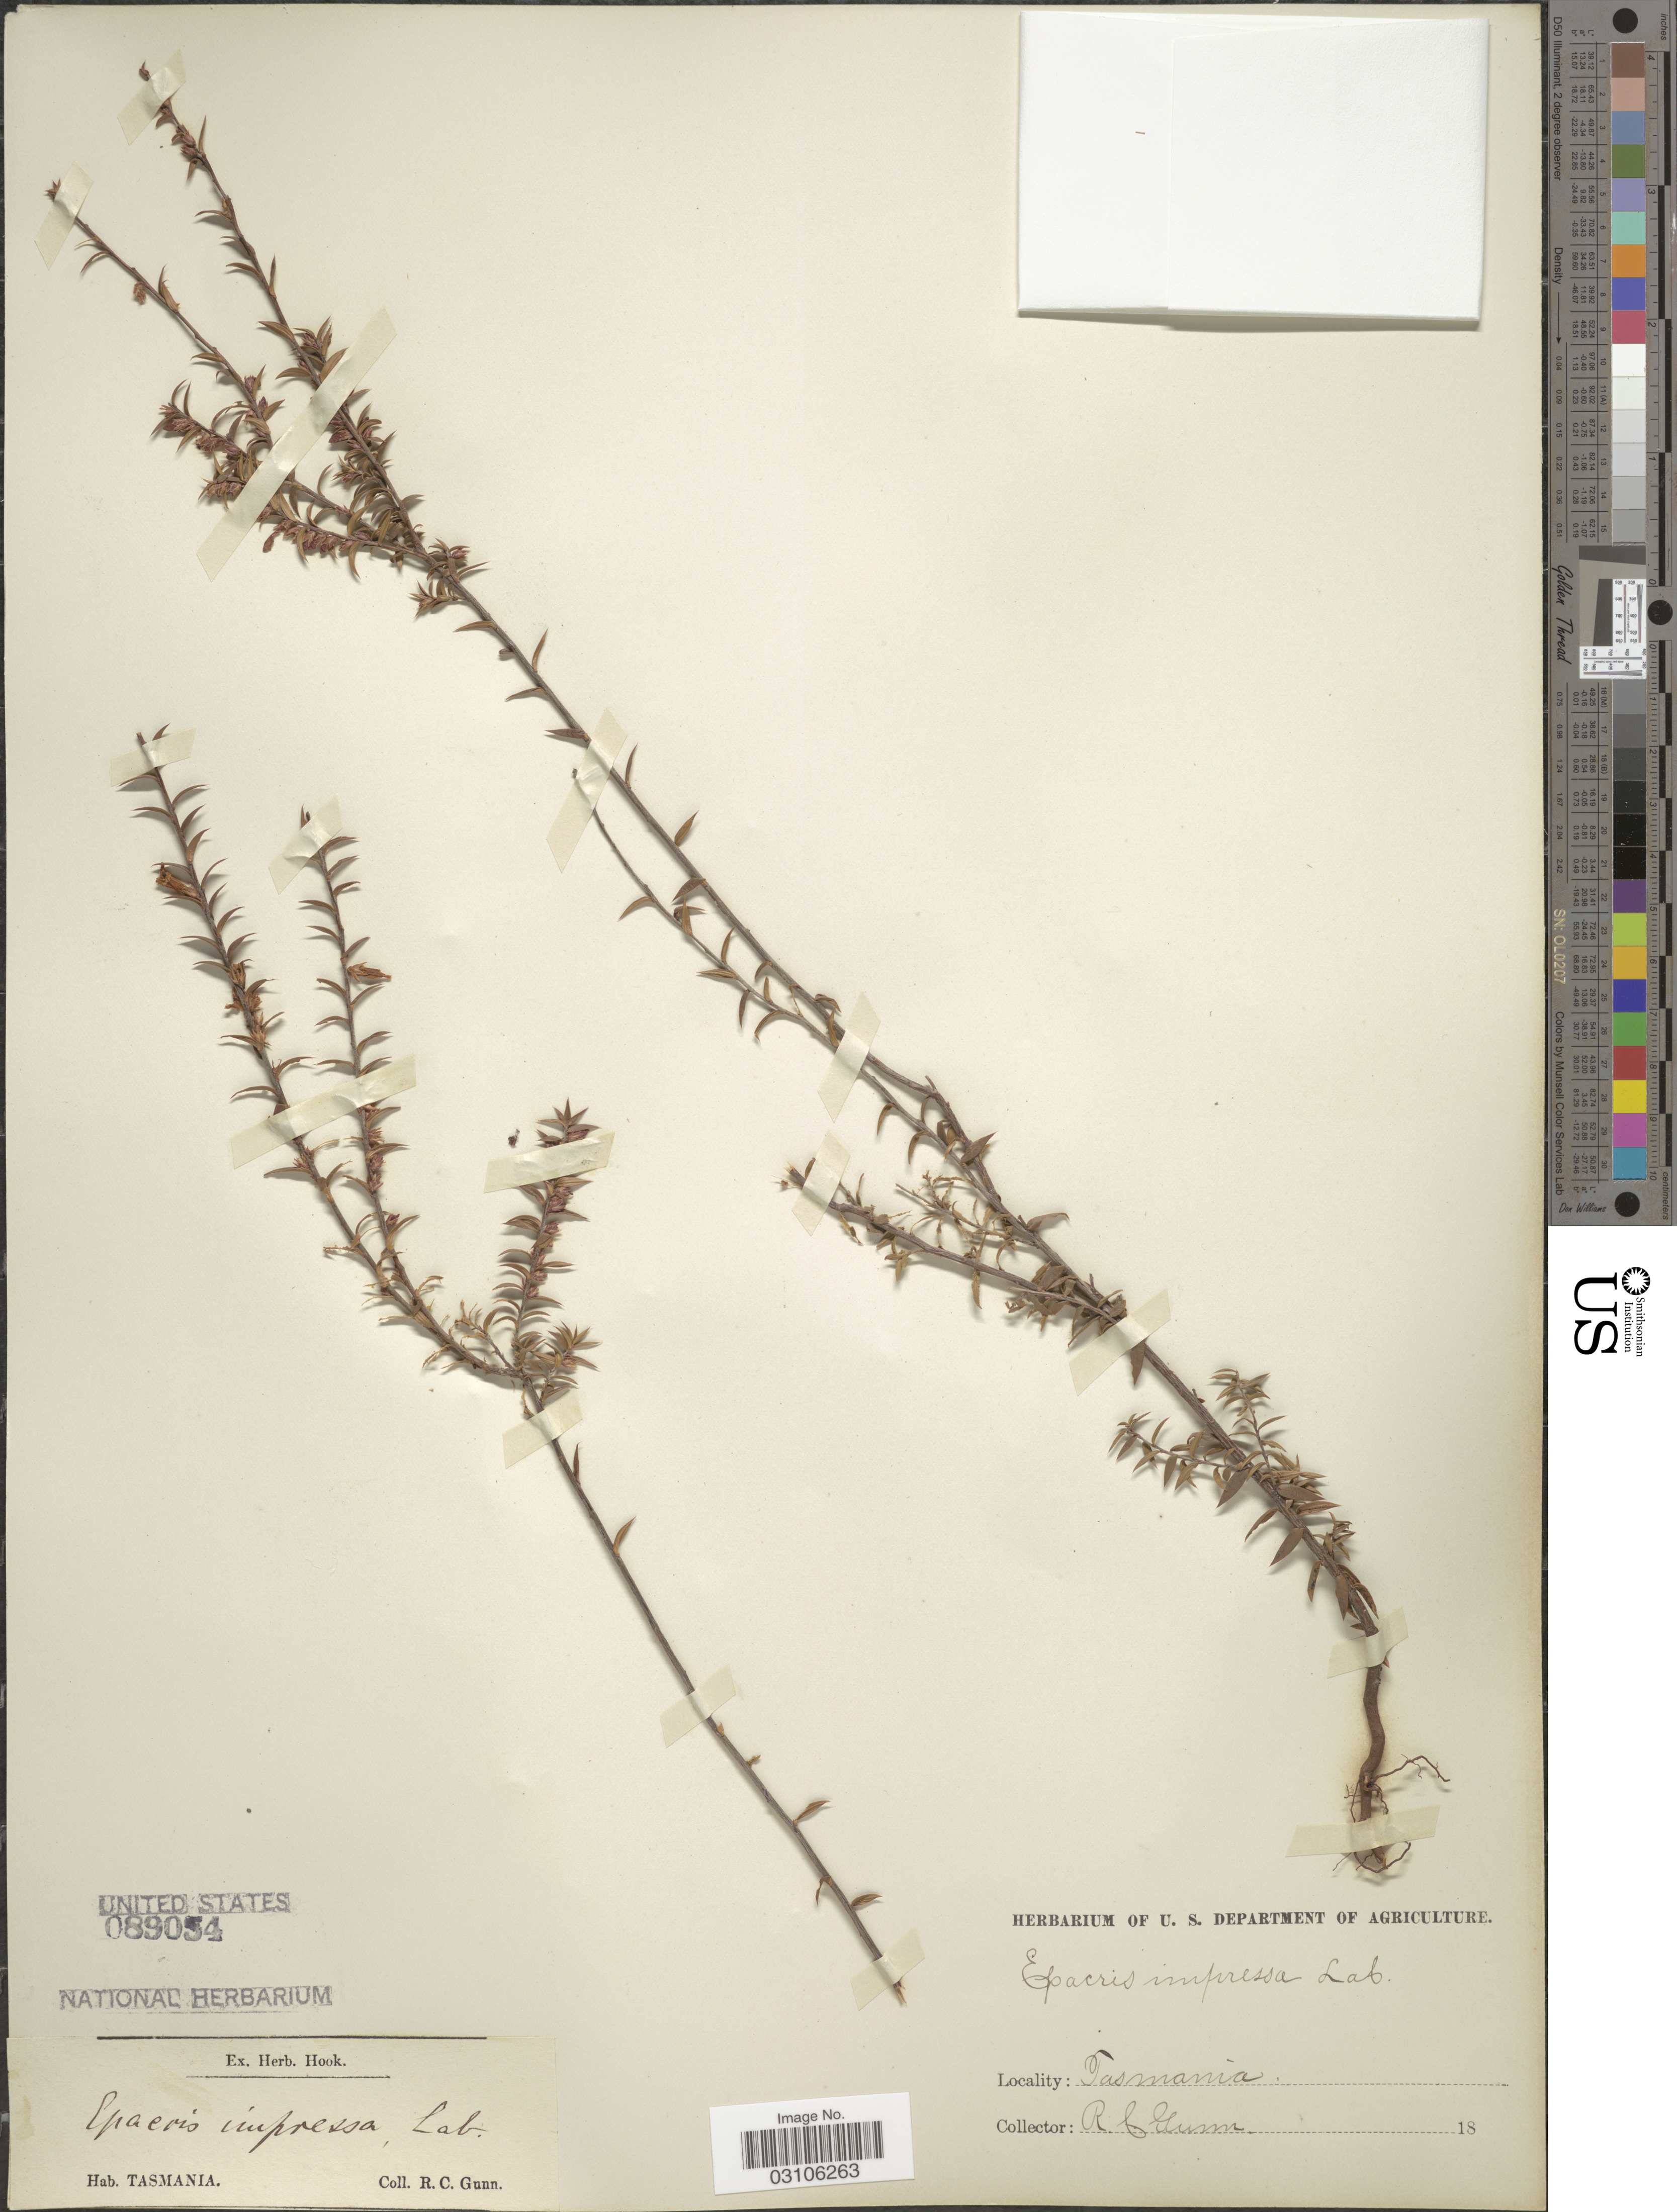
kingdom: Plantae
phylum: Tracheophyta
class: Magnoliopsida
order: Ericales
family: Ericaceae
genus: Epacris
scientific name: Epacris impressa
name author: Labill.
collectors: R. Gunn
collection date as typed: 18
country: Australia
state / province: Tasmania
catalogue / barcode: US 89054